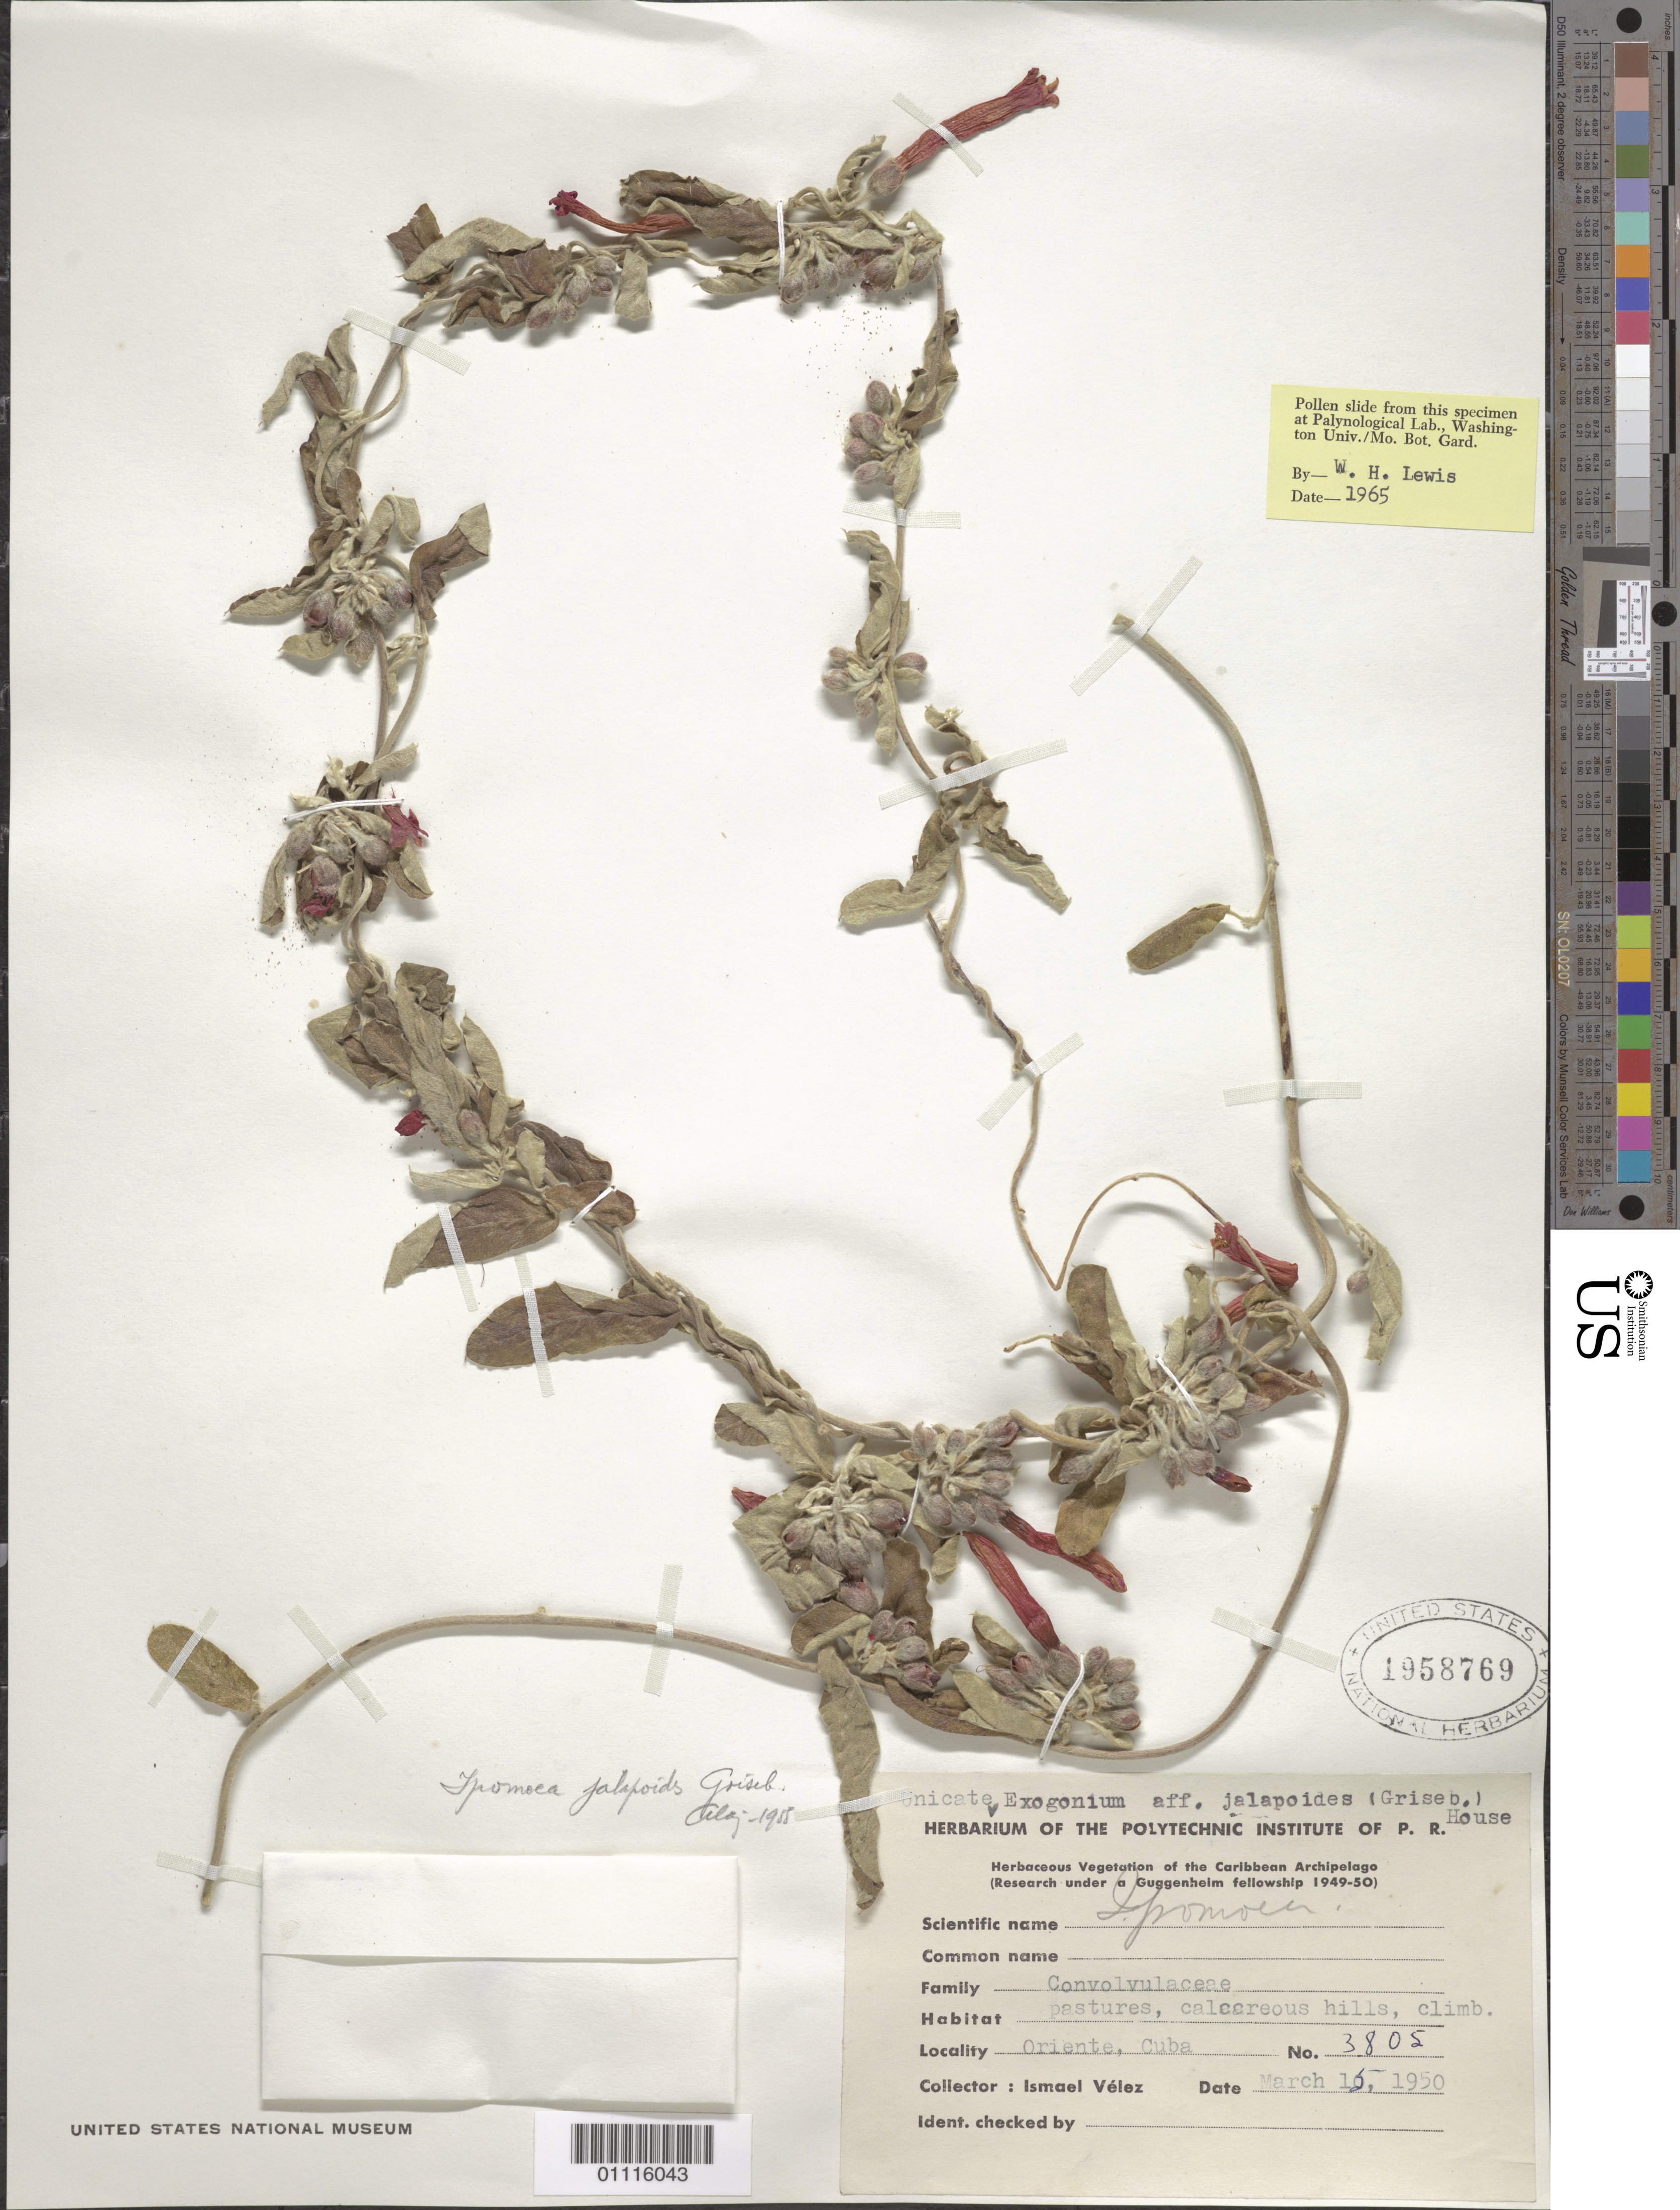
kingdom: Plantae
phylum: Tracheophyta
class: Magnoliopsida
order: Solanales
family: Convolvulaceae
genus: Ipomoea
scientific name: Ipomoea jalapoides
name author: Griseb.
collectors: I. Vélez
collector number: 3805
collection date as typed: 15 Mar 1950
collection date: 1950-03-15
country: Cuba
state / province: Oriente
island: Cuba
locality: Pastures, calcareous hills, climb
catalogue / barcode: US 1958769